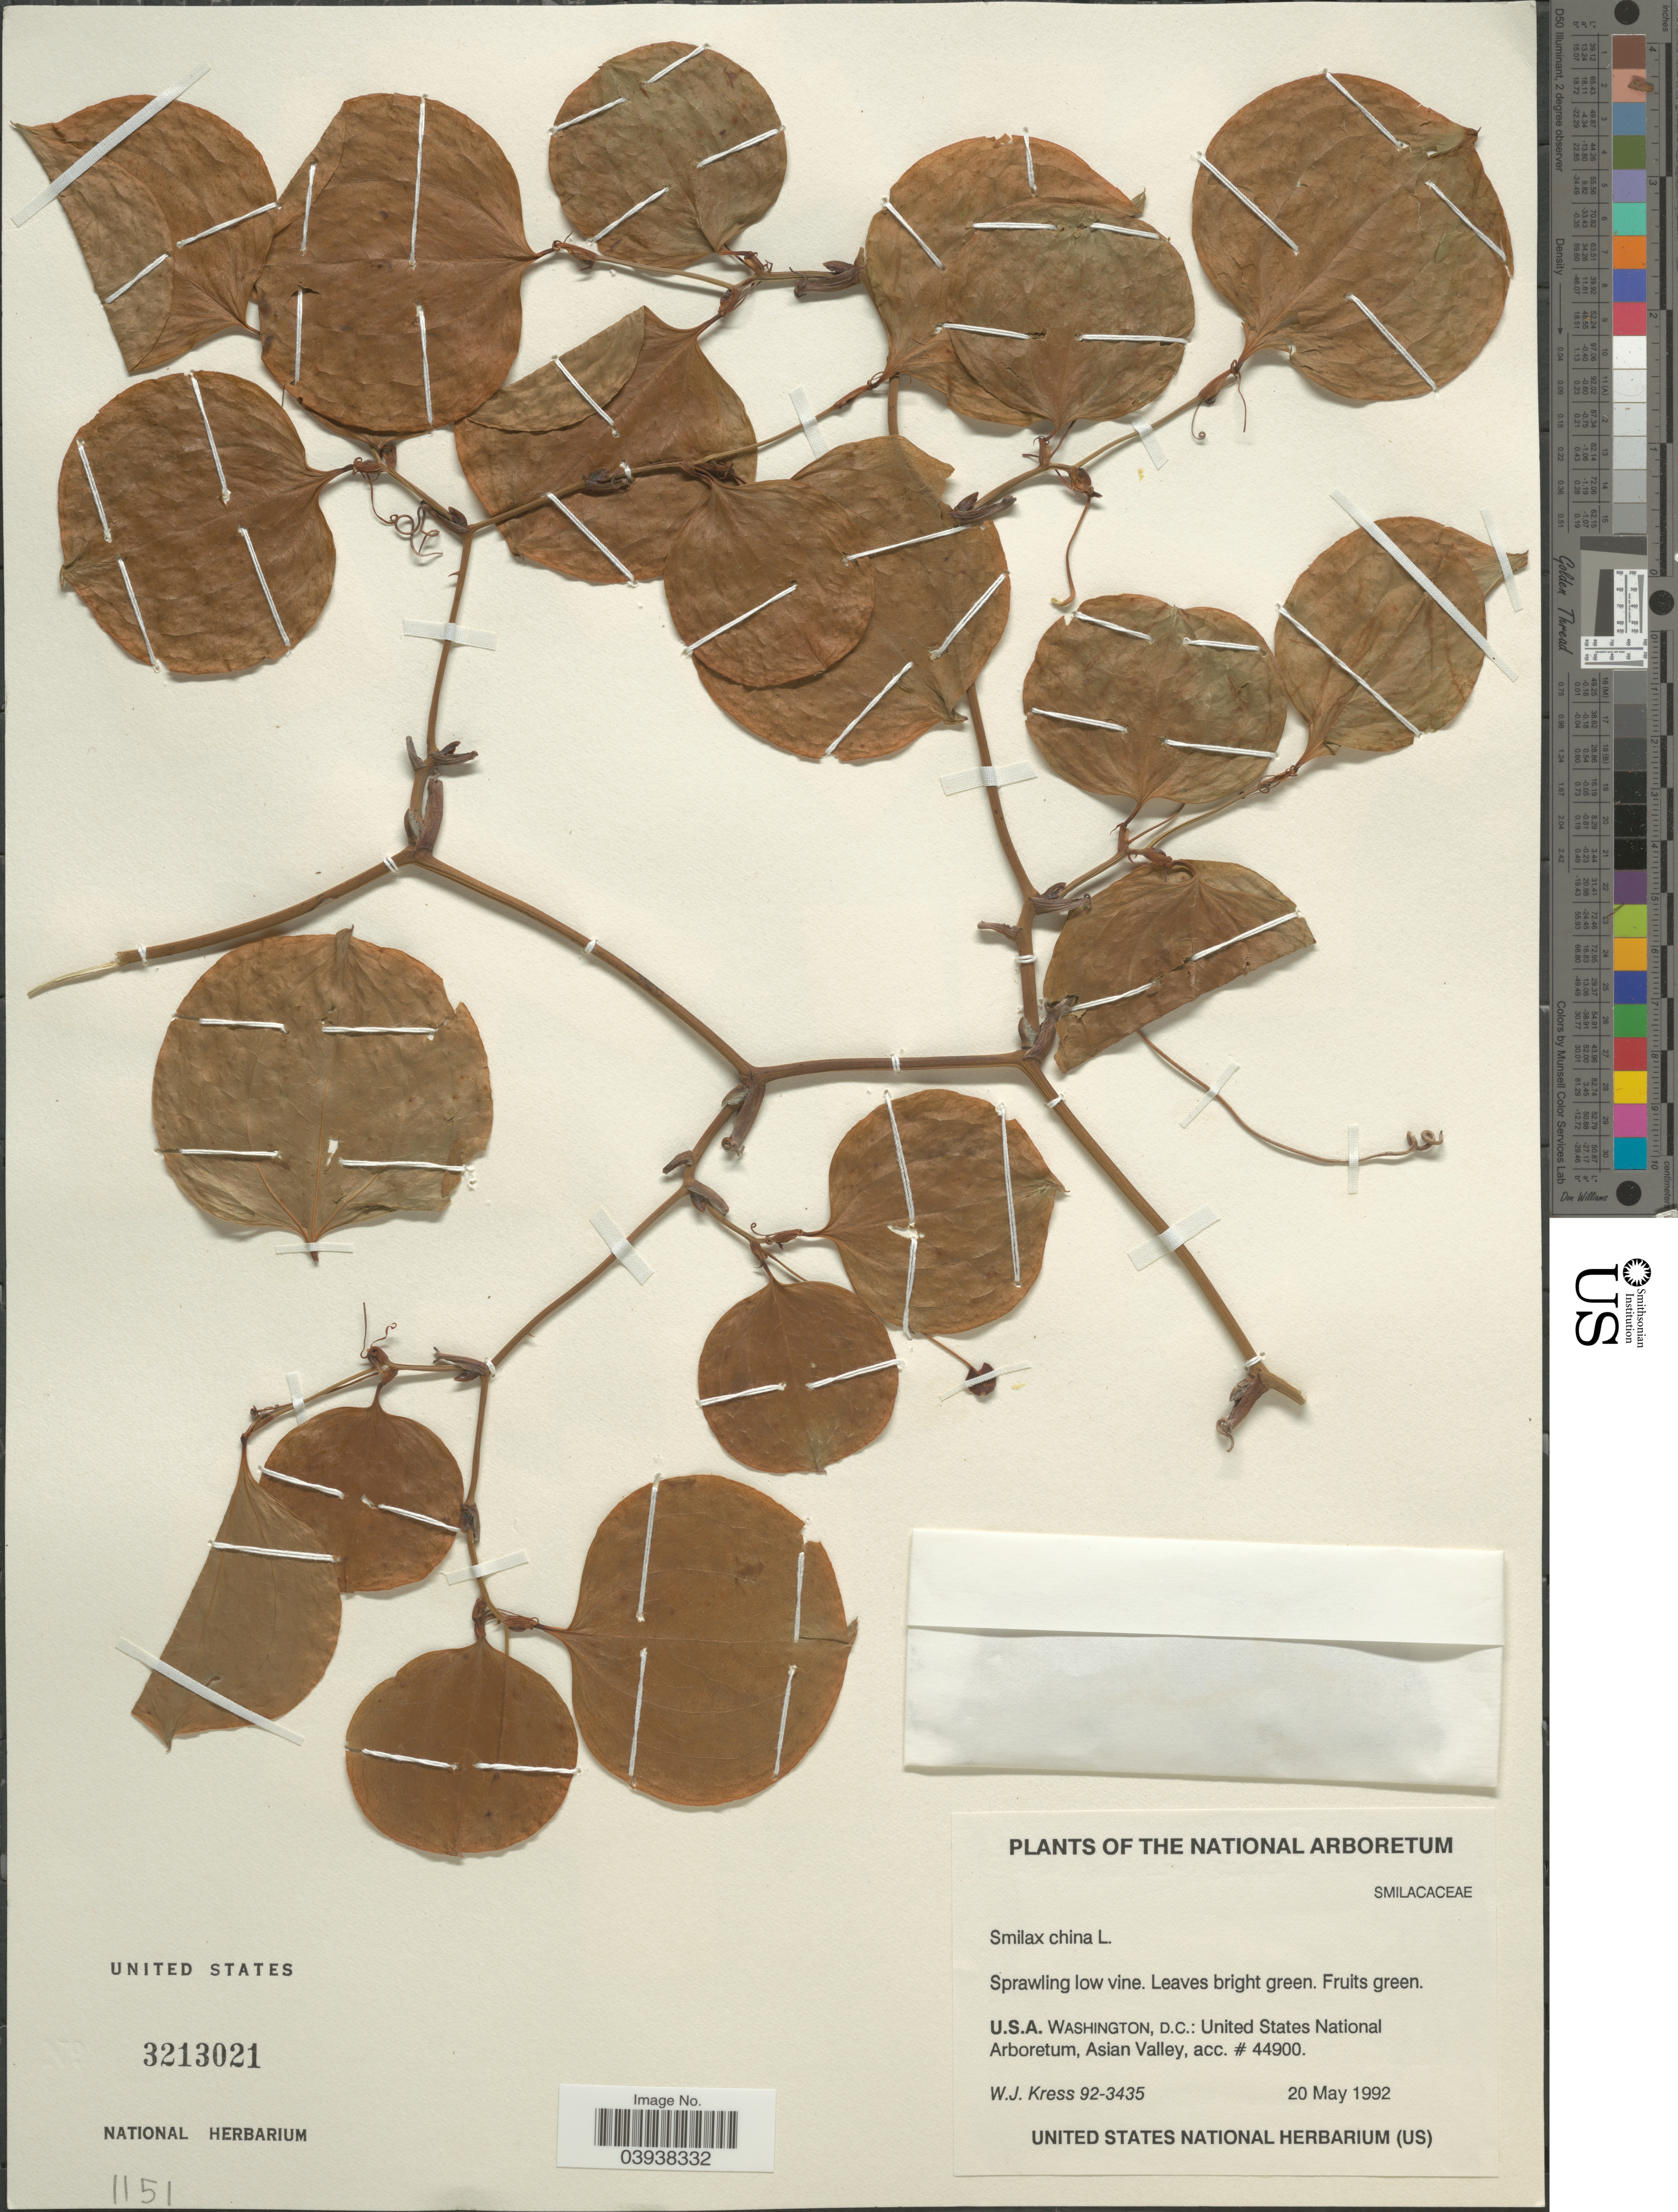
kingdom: Plantae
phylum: Tracheophyta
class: Liliopsida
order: Liliales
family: Smilacaceae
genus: Smilax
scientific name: Smilax cinnamomiifolia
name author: Small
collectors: W. J. Kress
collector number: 92-3435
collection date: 1992-05-20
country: United States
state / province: District of Columbia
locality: Washington, D. C.: United States National Arboretum, Asian Valley.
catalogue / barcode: US 3213021